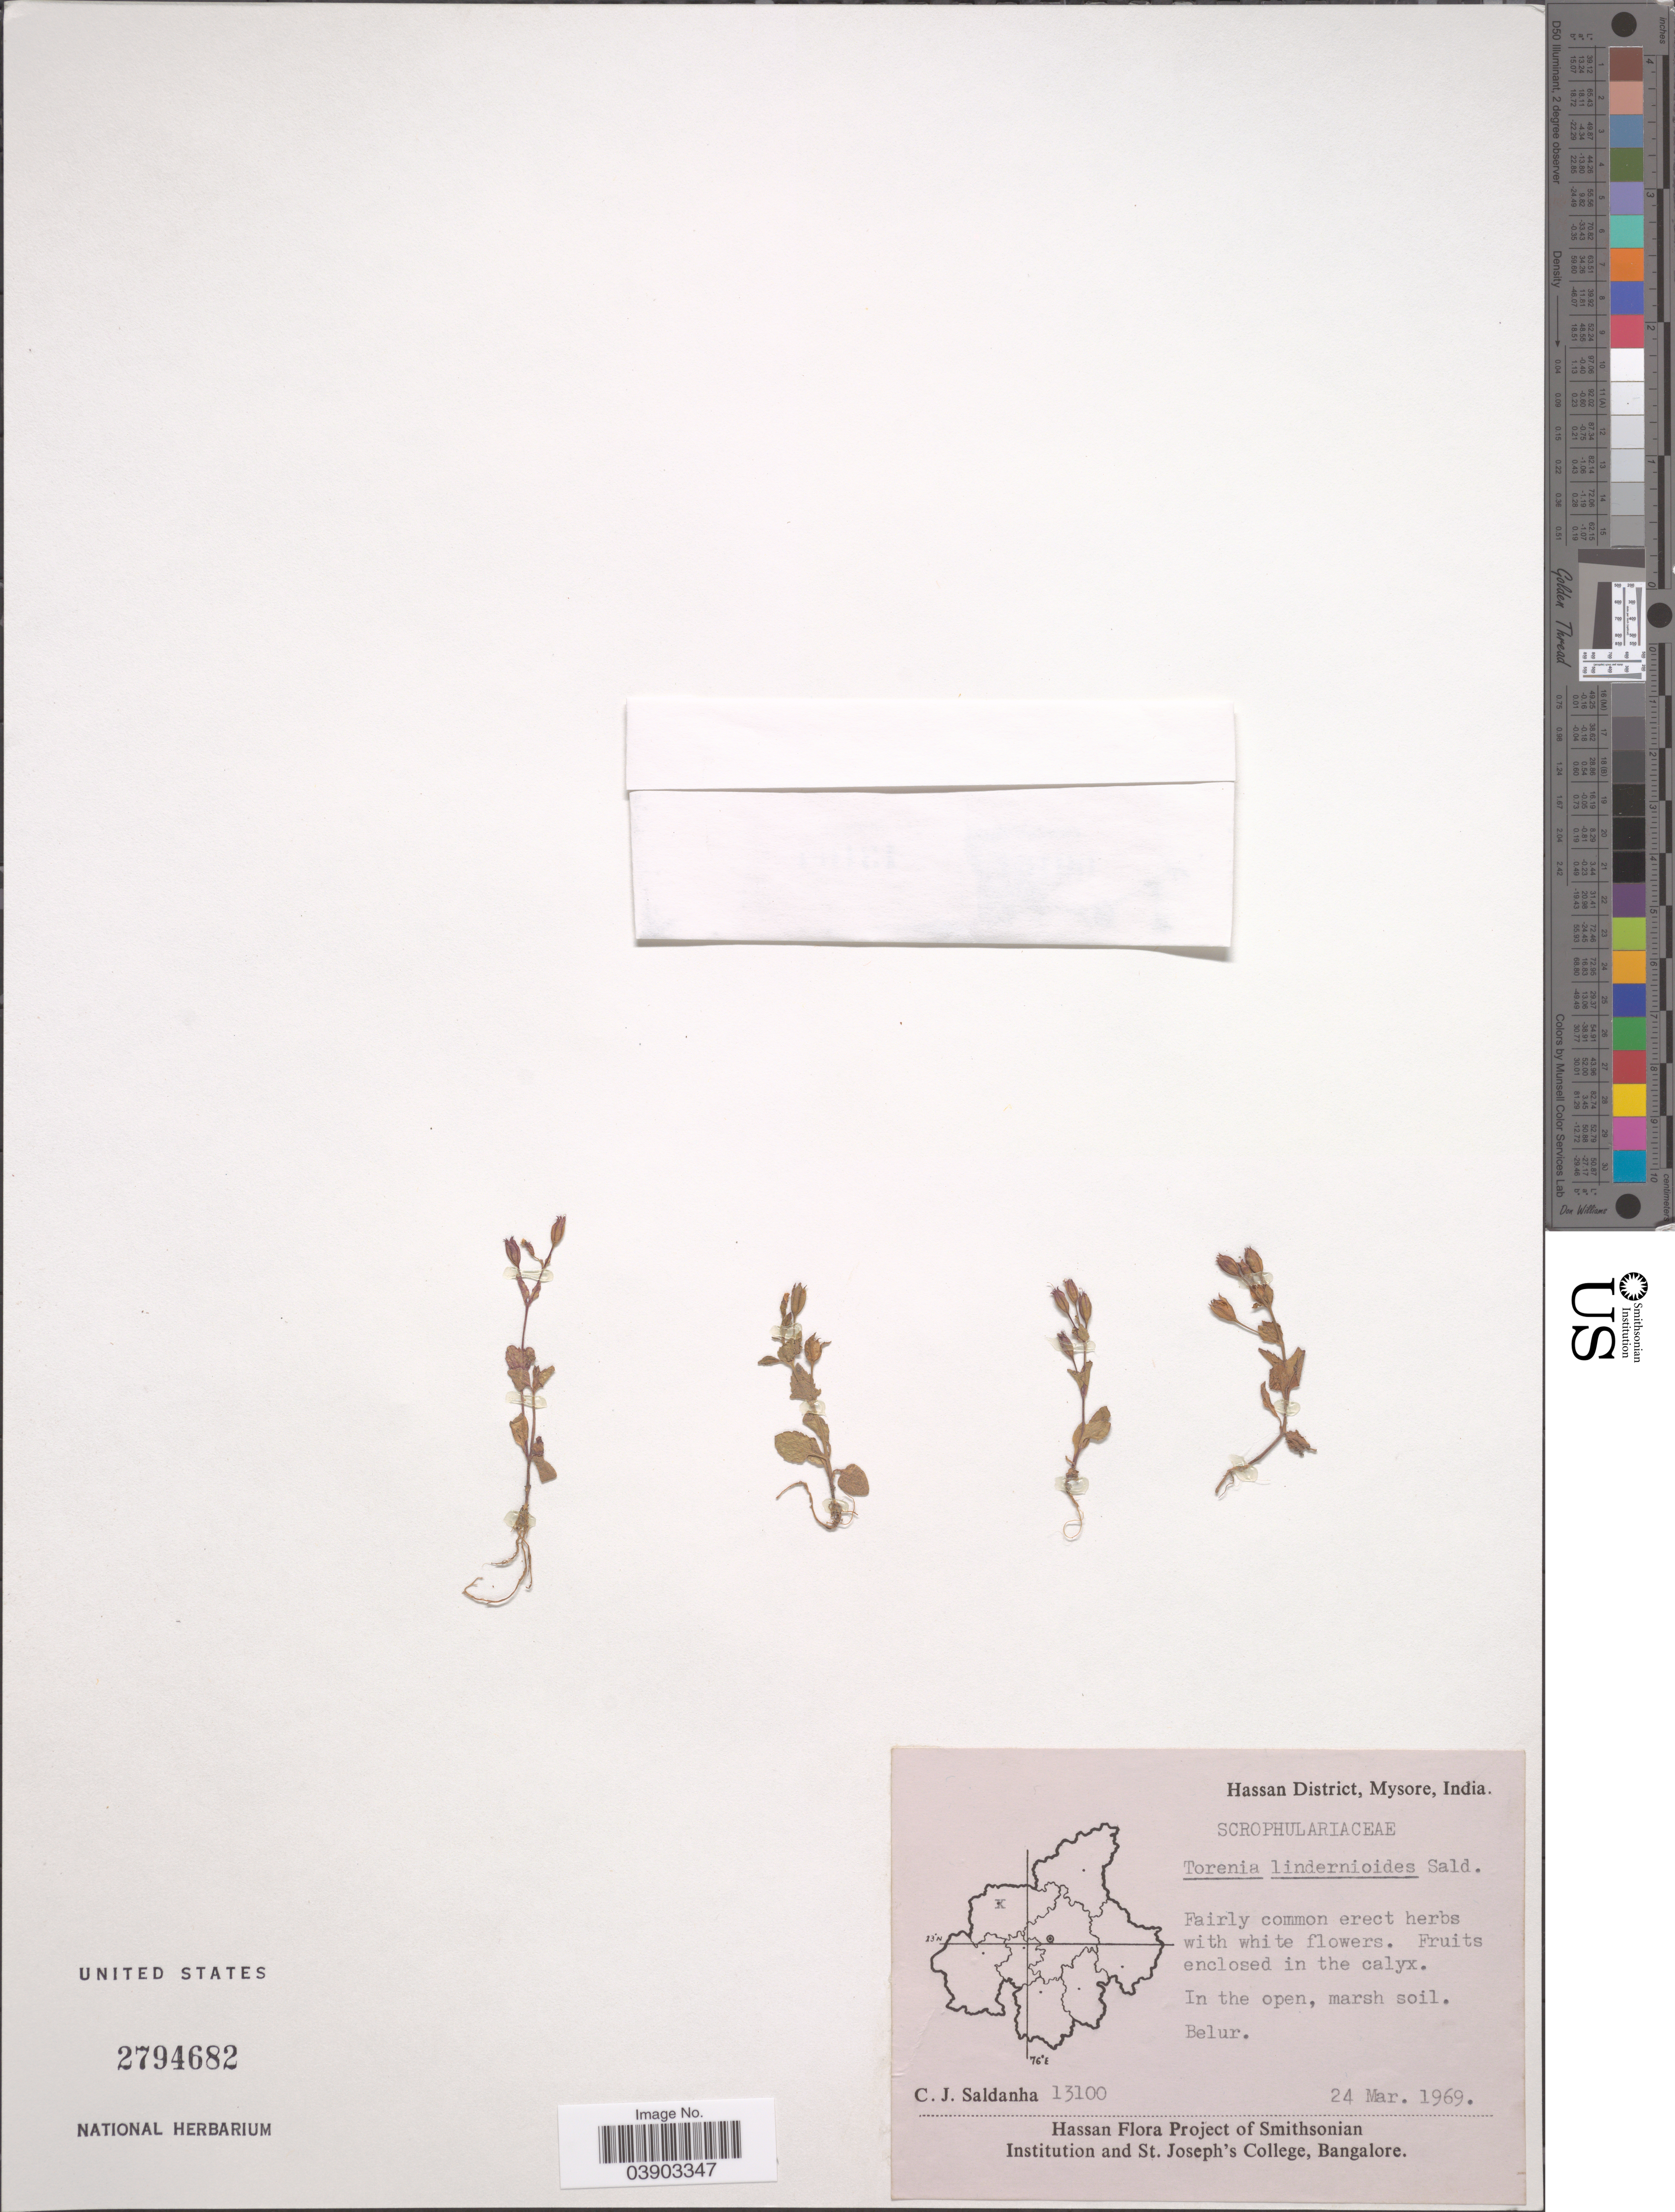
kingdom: Plantae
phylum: Tracheophyta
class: Magnoliopsida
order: Lamiales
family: Linderniaceae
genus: Torenia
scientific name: Torenia lindernioides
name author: C.J. Saldanha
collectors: C. J. Saldanha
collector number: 13100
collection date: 1969-03-24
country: India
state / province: Karnataka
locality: Hassan District, Mysore. In the open, marsh oil, Belur.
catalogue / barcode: US 2794682